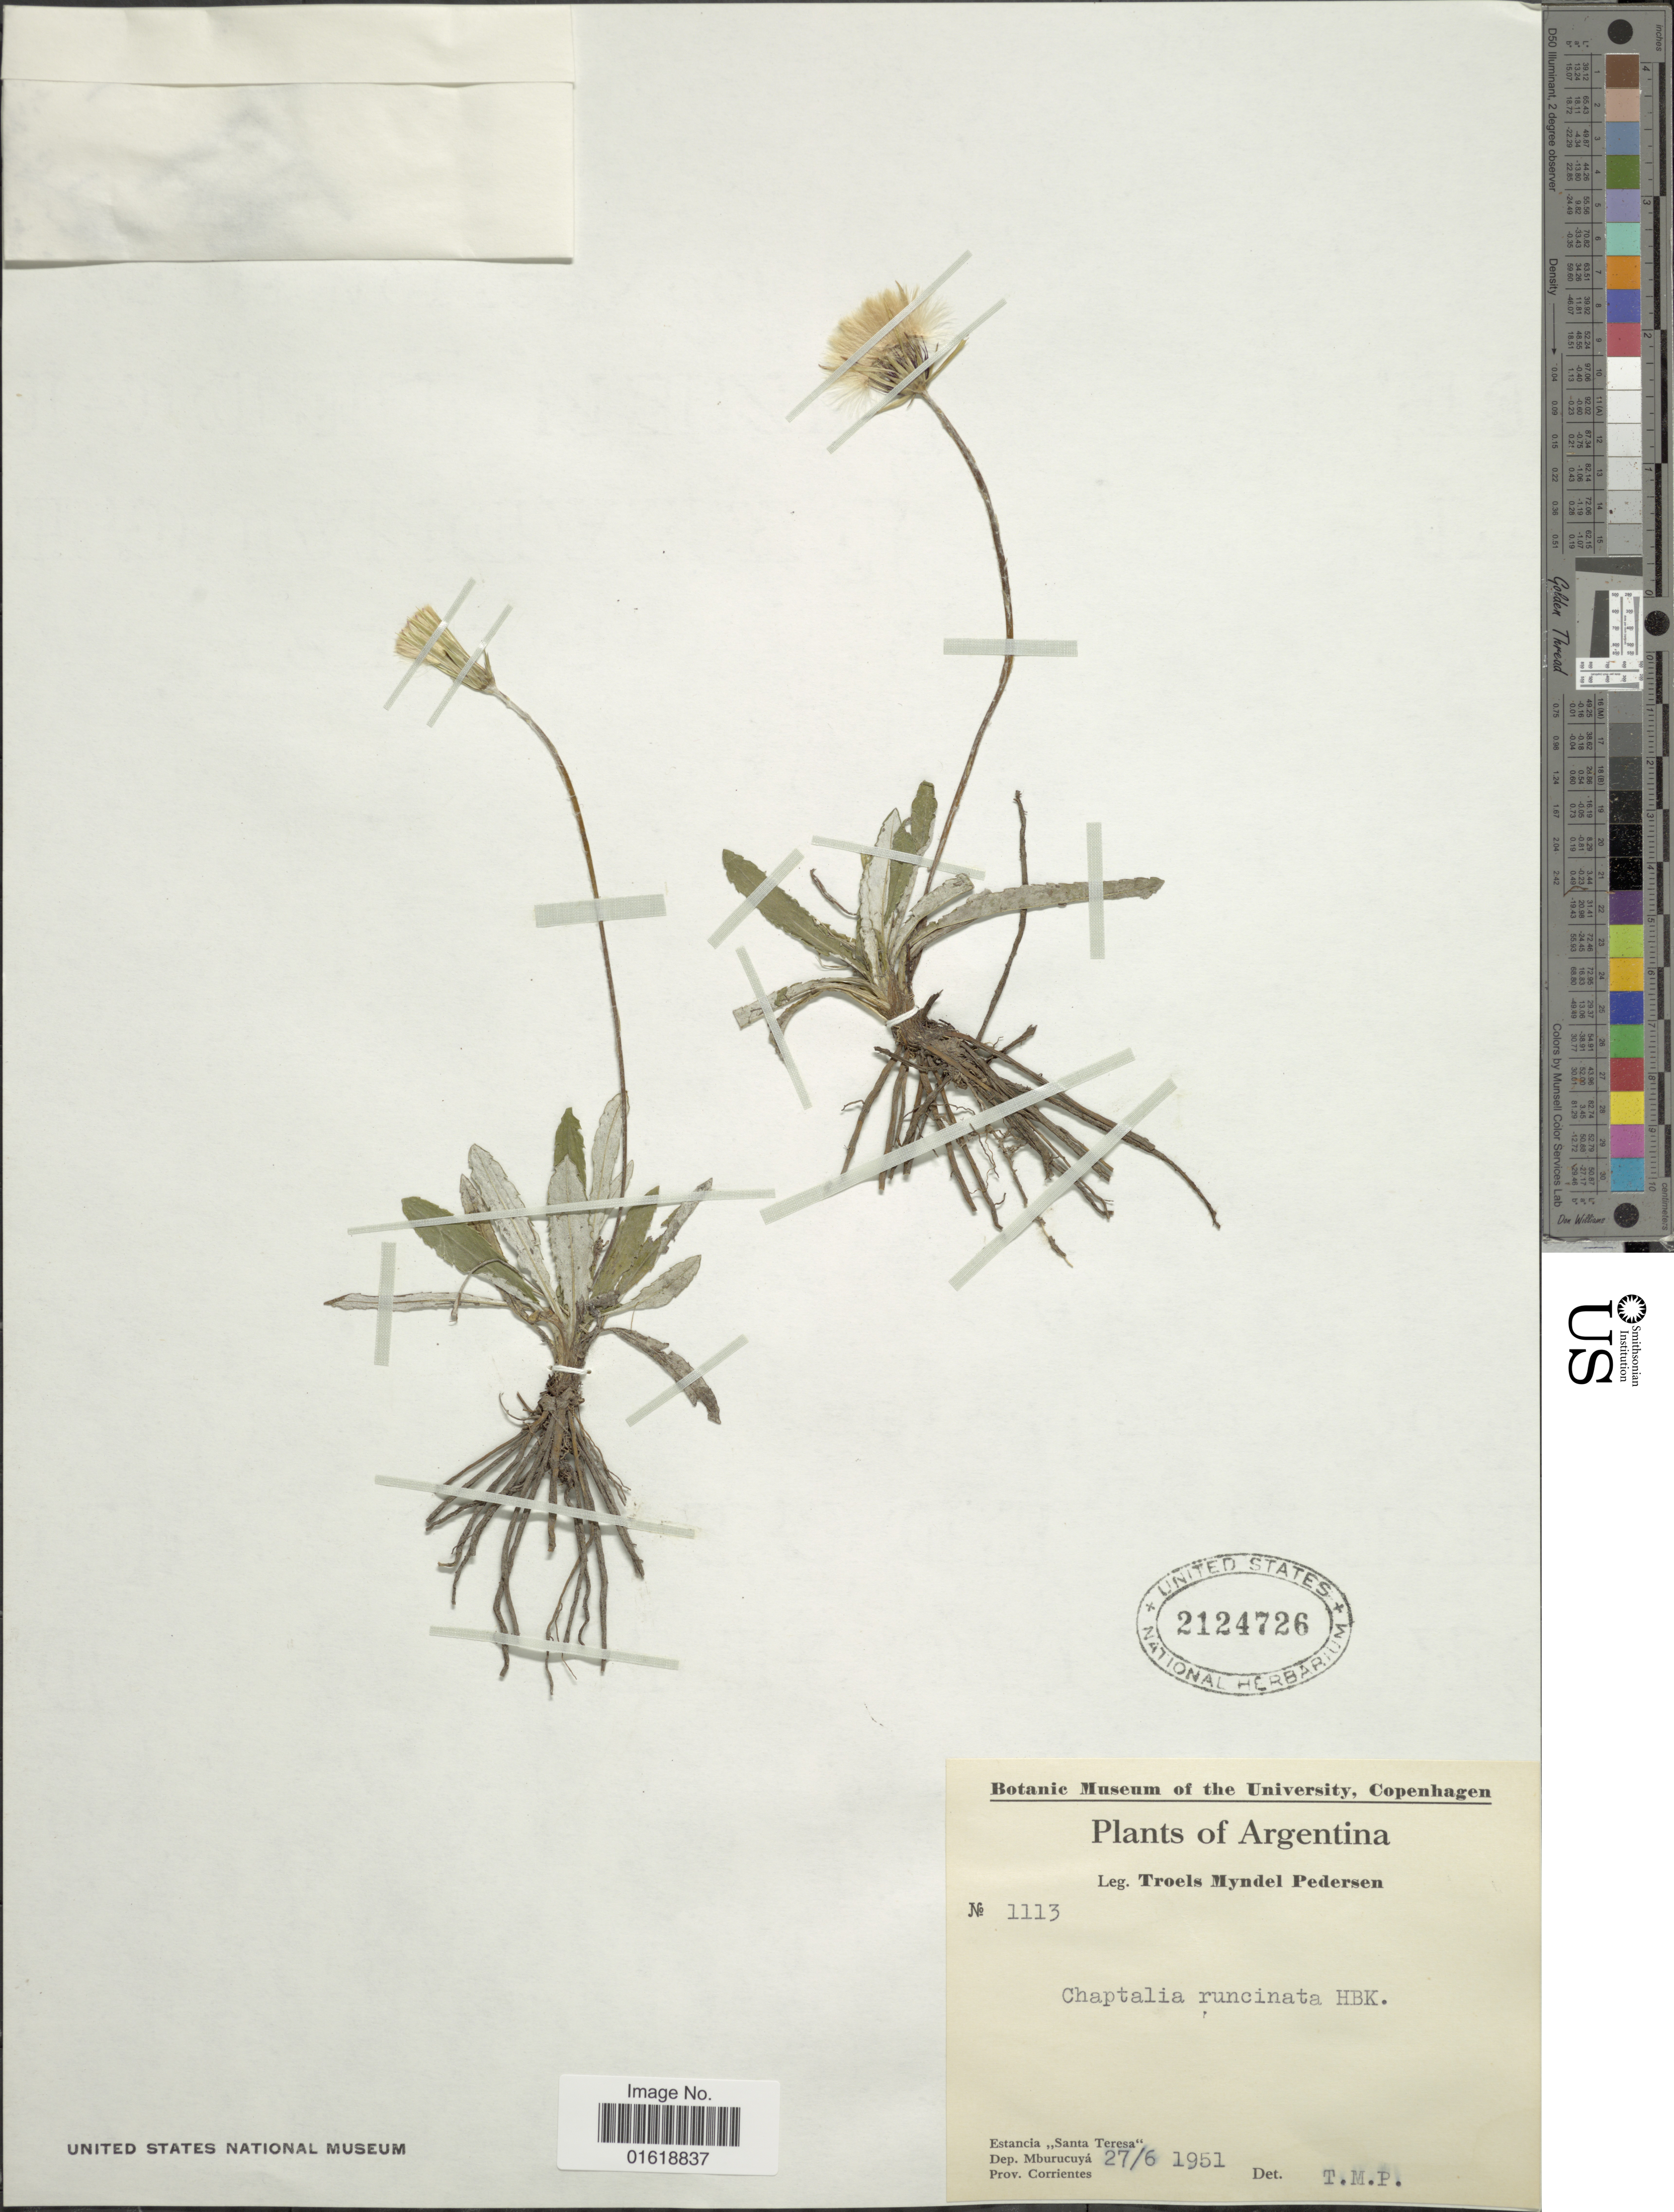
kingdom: Plantae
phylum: Tracheophyta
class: Magnoliopsida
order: Asterales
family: Asteraceae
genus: Chaptalia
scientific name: Chaptalia runcinata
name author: Kunth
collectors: T. Pederson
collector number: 1113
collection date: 1951-06-27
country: Argentina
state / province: Corrientes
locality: Estancia "Santa Teresa". Dep. Mburucuyá.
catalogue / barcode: US 2124726